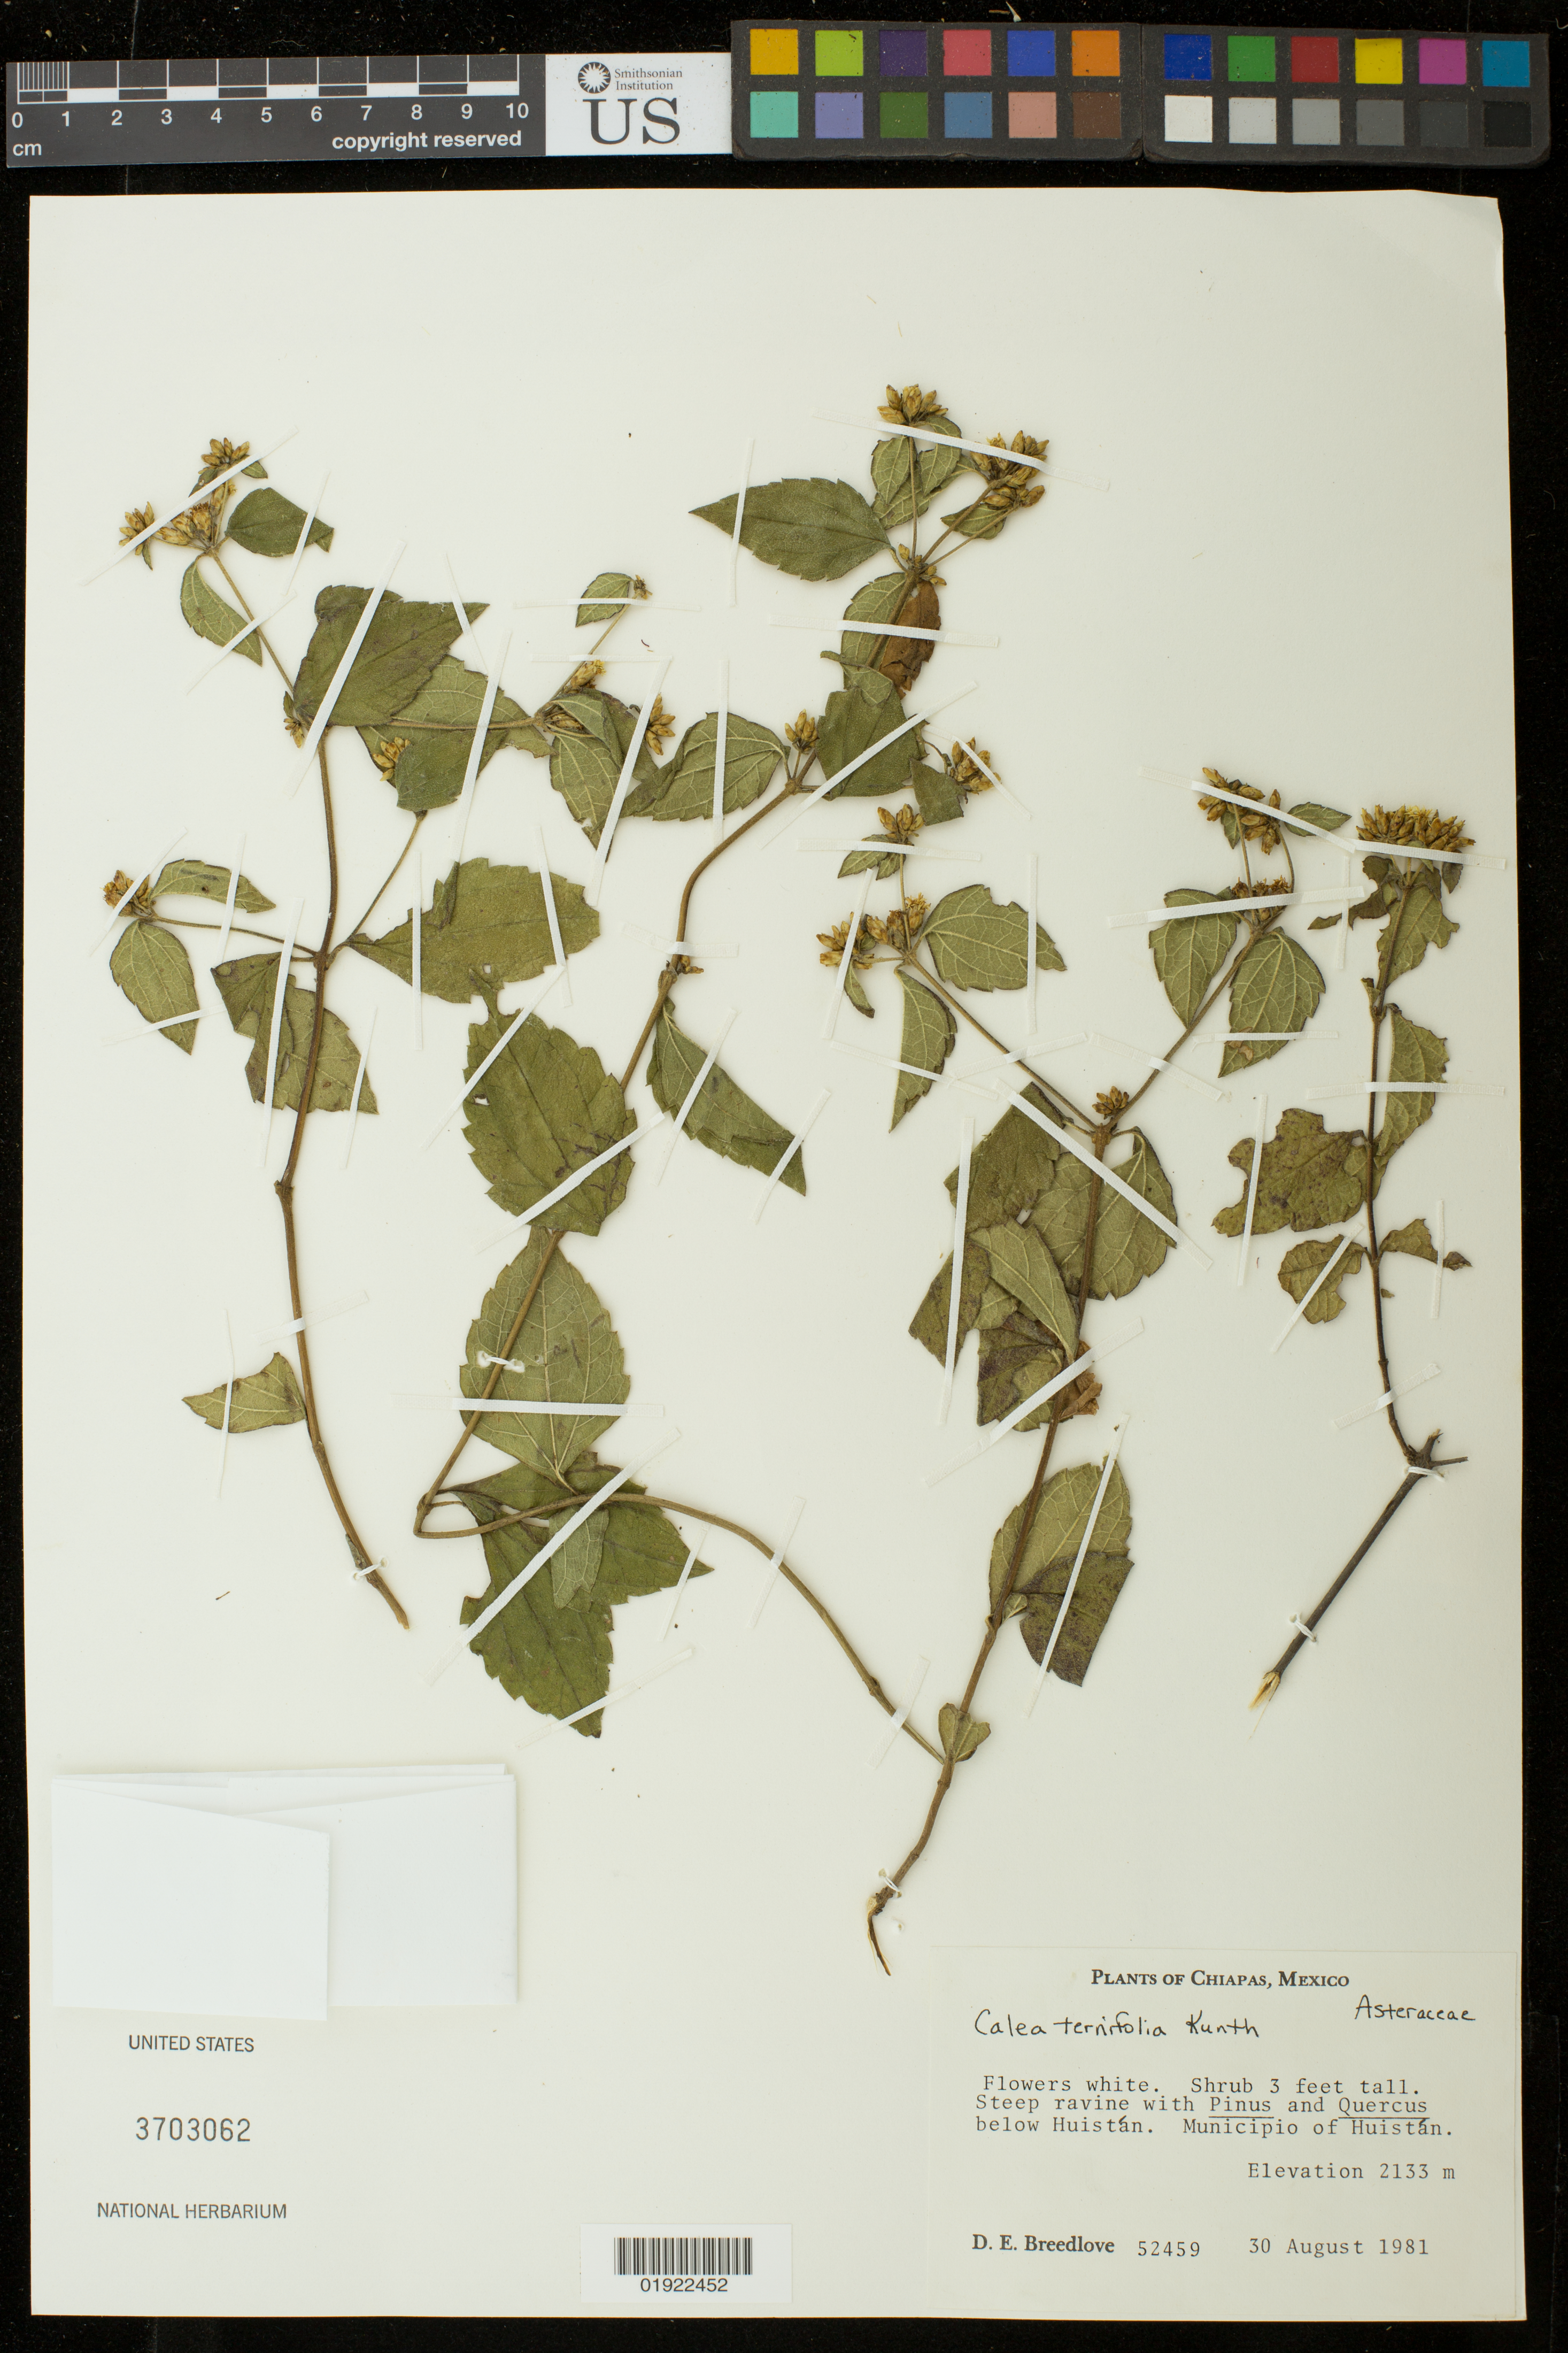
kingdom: Plantae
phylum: Tracheophyta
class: Magnoliopsida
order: Asterales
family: Asteraceae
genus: Calea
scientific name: Calea ternifolia Oliv., hom. illeg.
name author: Oliv.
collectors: D. E. Breedlove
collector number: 52459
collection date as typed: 30 August 1981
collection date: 1981-08-30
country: Mexico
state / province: Chiapas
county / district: Huistán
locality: below Huistan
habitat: steep ravine with Pinus and Quercus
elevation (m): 2133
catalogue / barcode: US 3703062